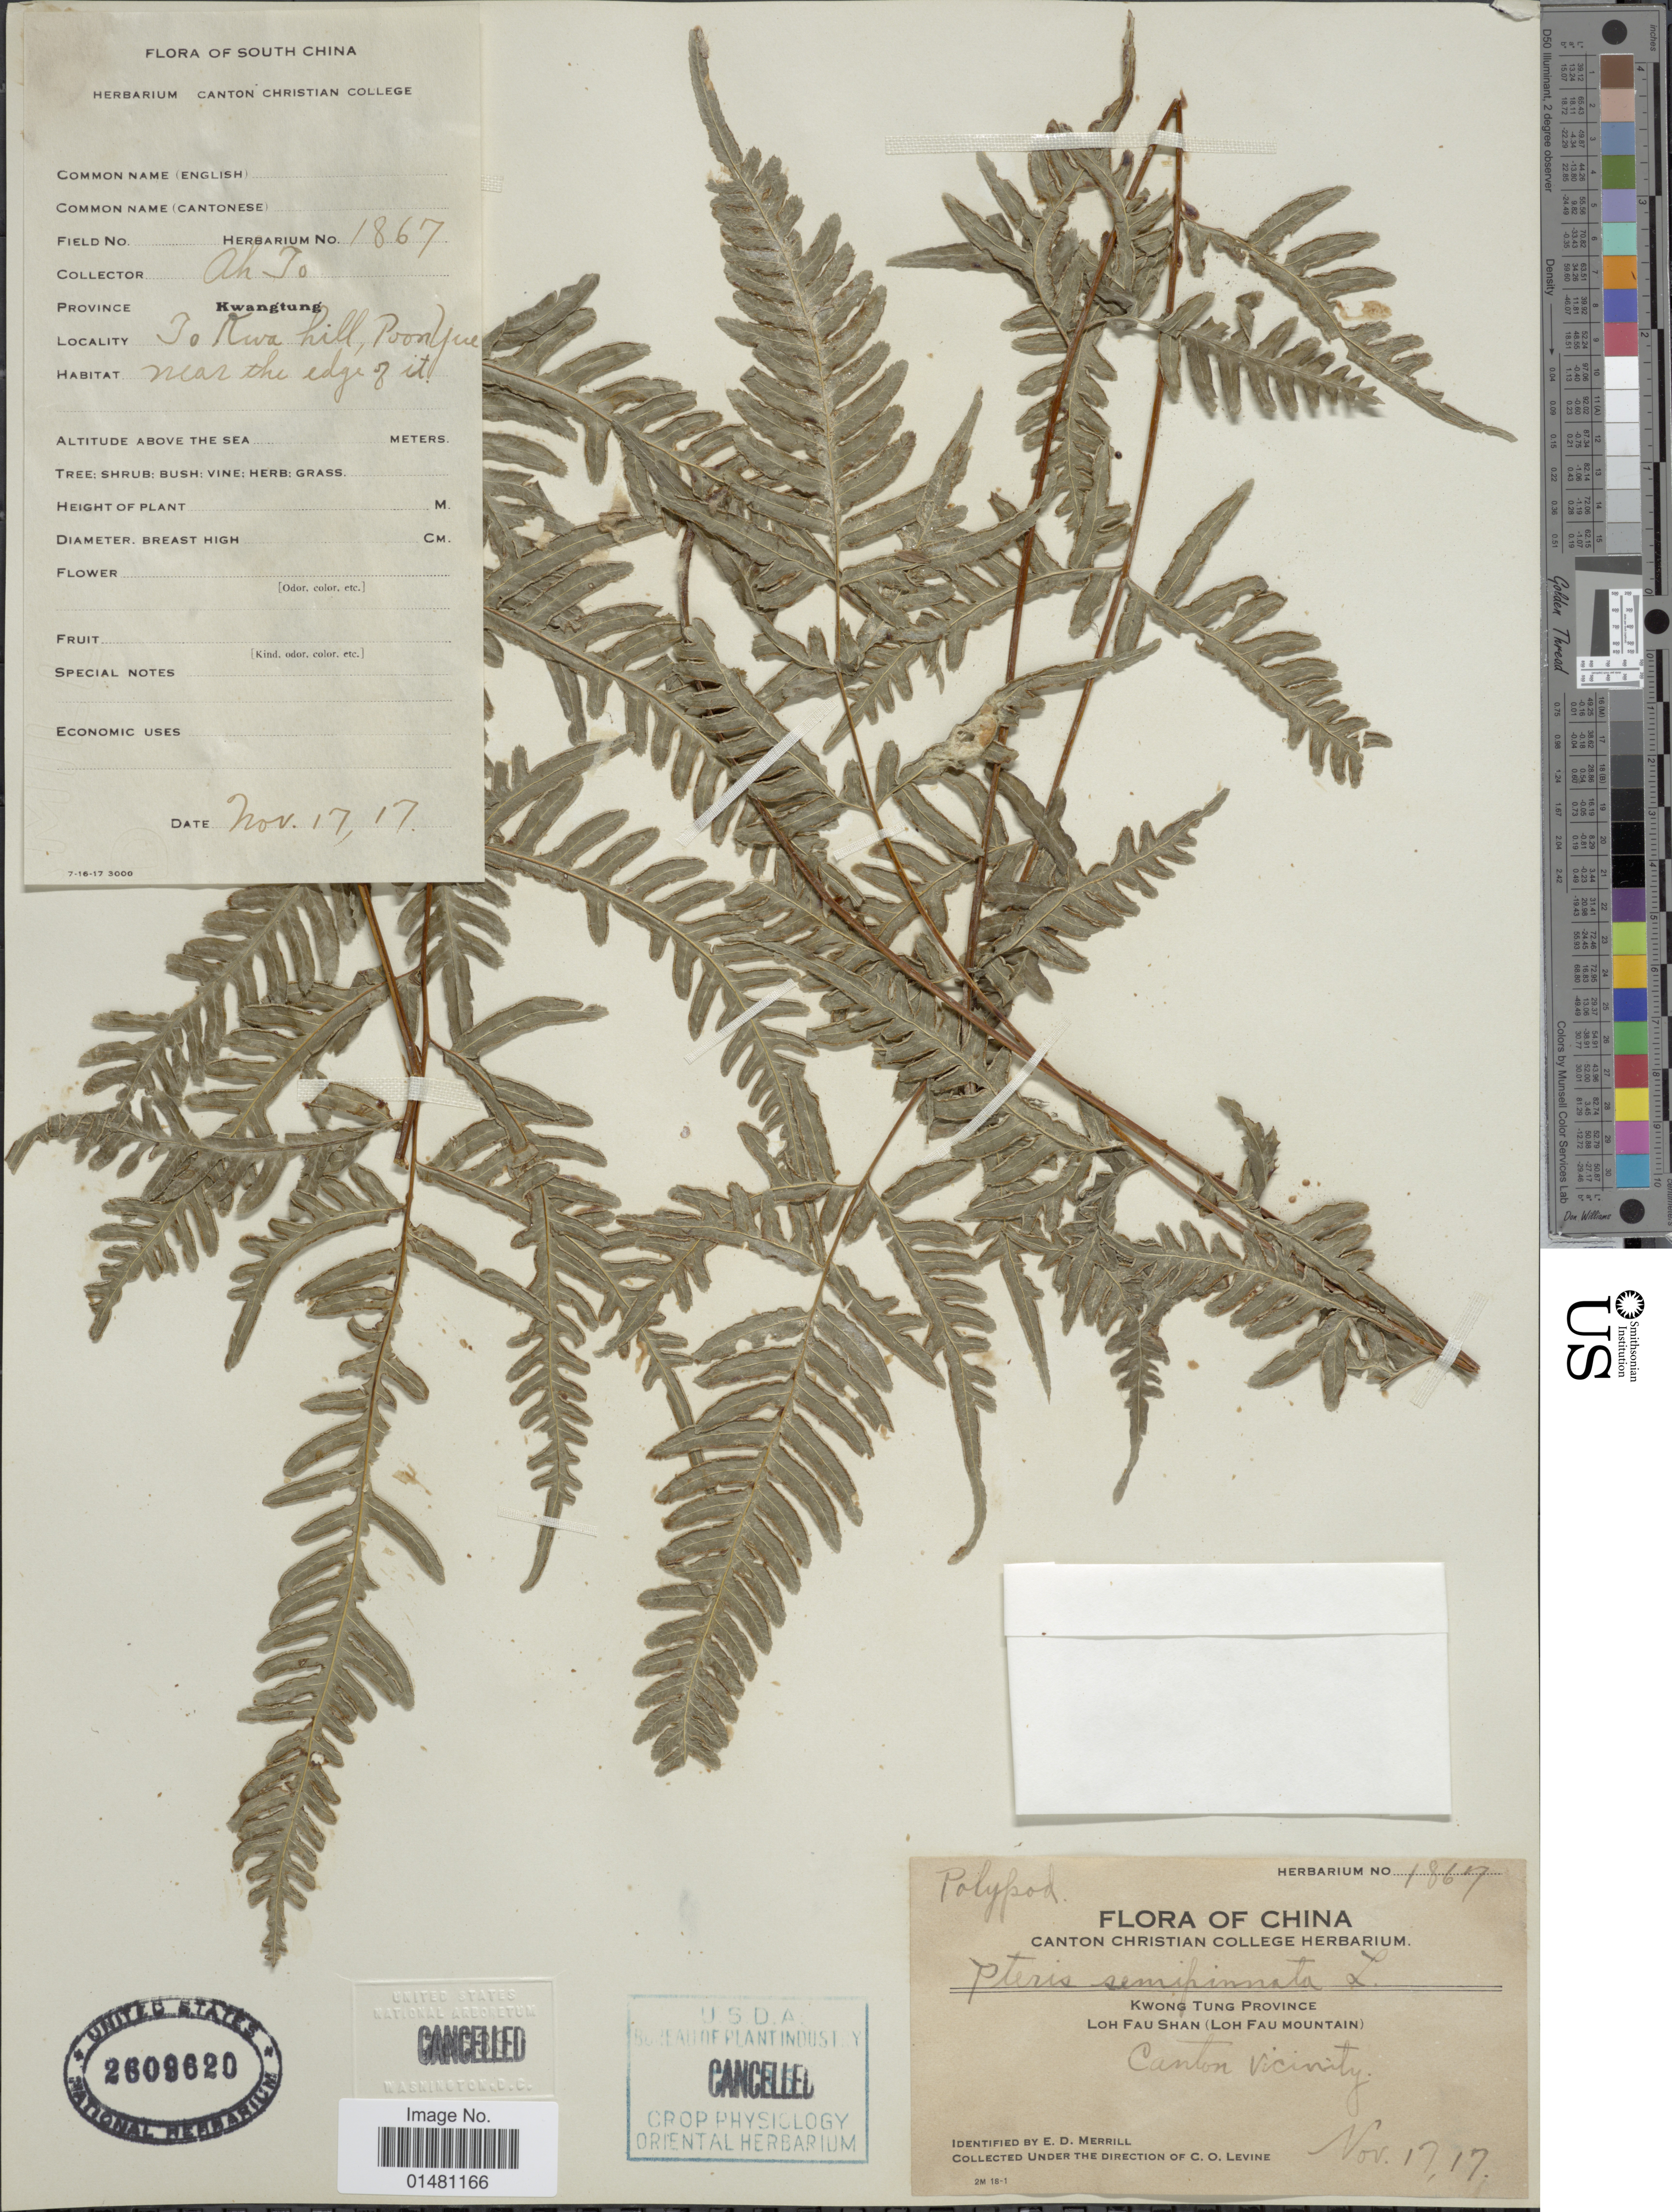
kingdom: Plantae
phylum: Tracheophyta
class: Polypodiopsida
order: Polypodiales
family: Pteridaceae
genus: Pteris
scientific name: Pteris semipinnata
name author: L.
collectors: A. Jo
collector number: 1867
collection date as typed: Transcribed d/m/y: 17/11/17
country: China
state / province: Guangdong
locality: South China, Province Kwangtung, Jo Kwa Hill, Poo [illegible text], near the edge of it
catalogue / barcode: US 2609620